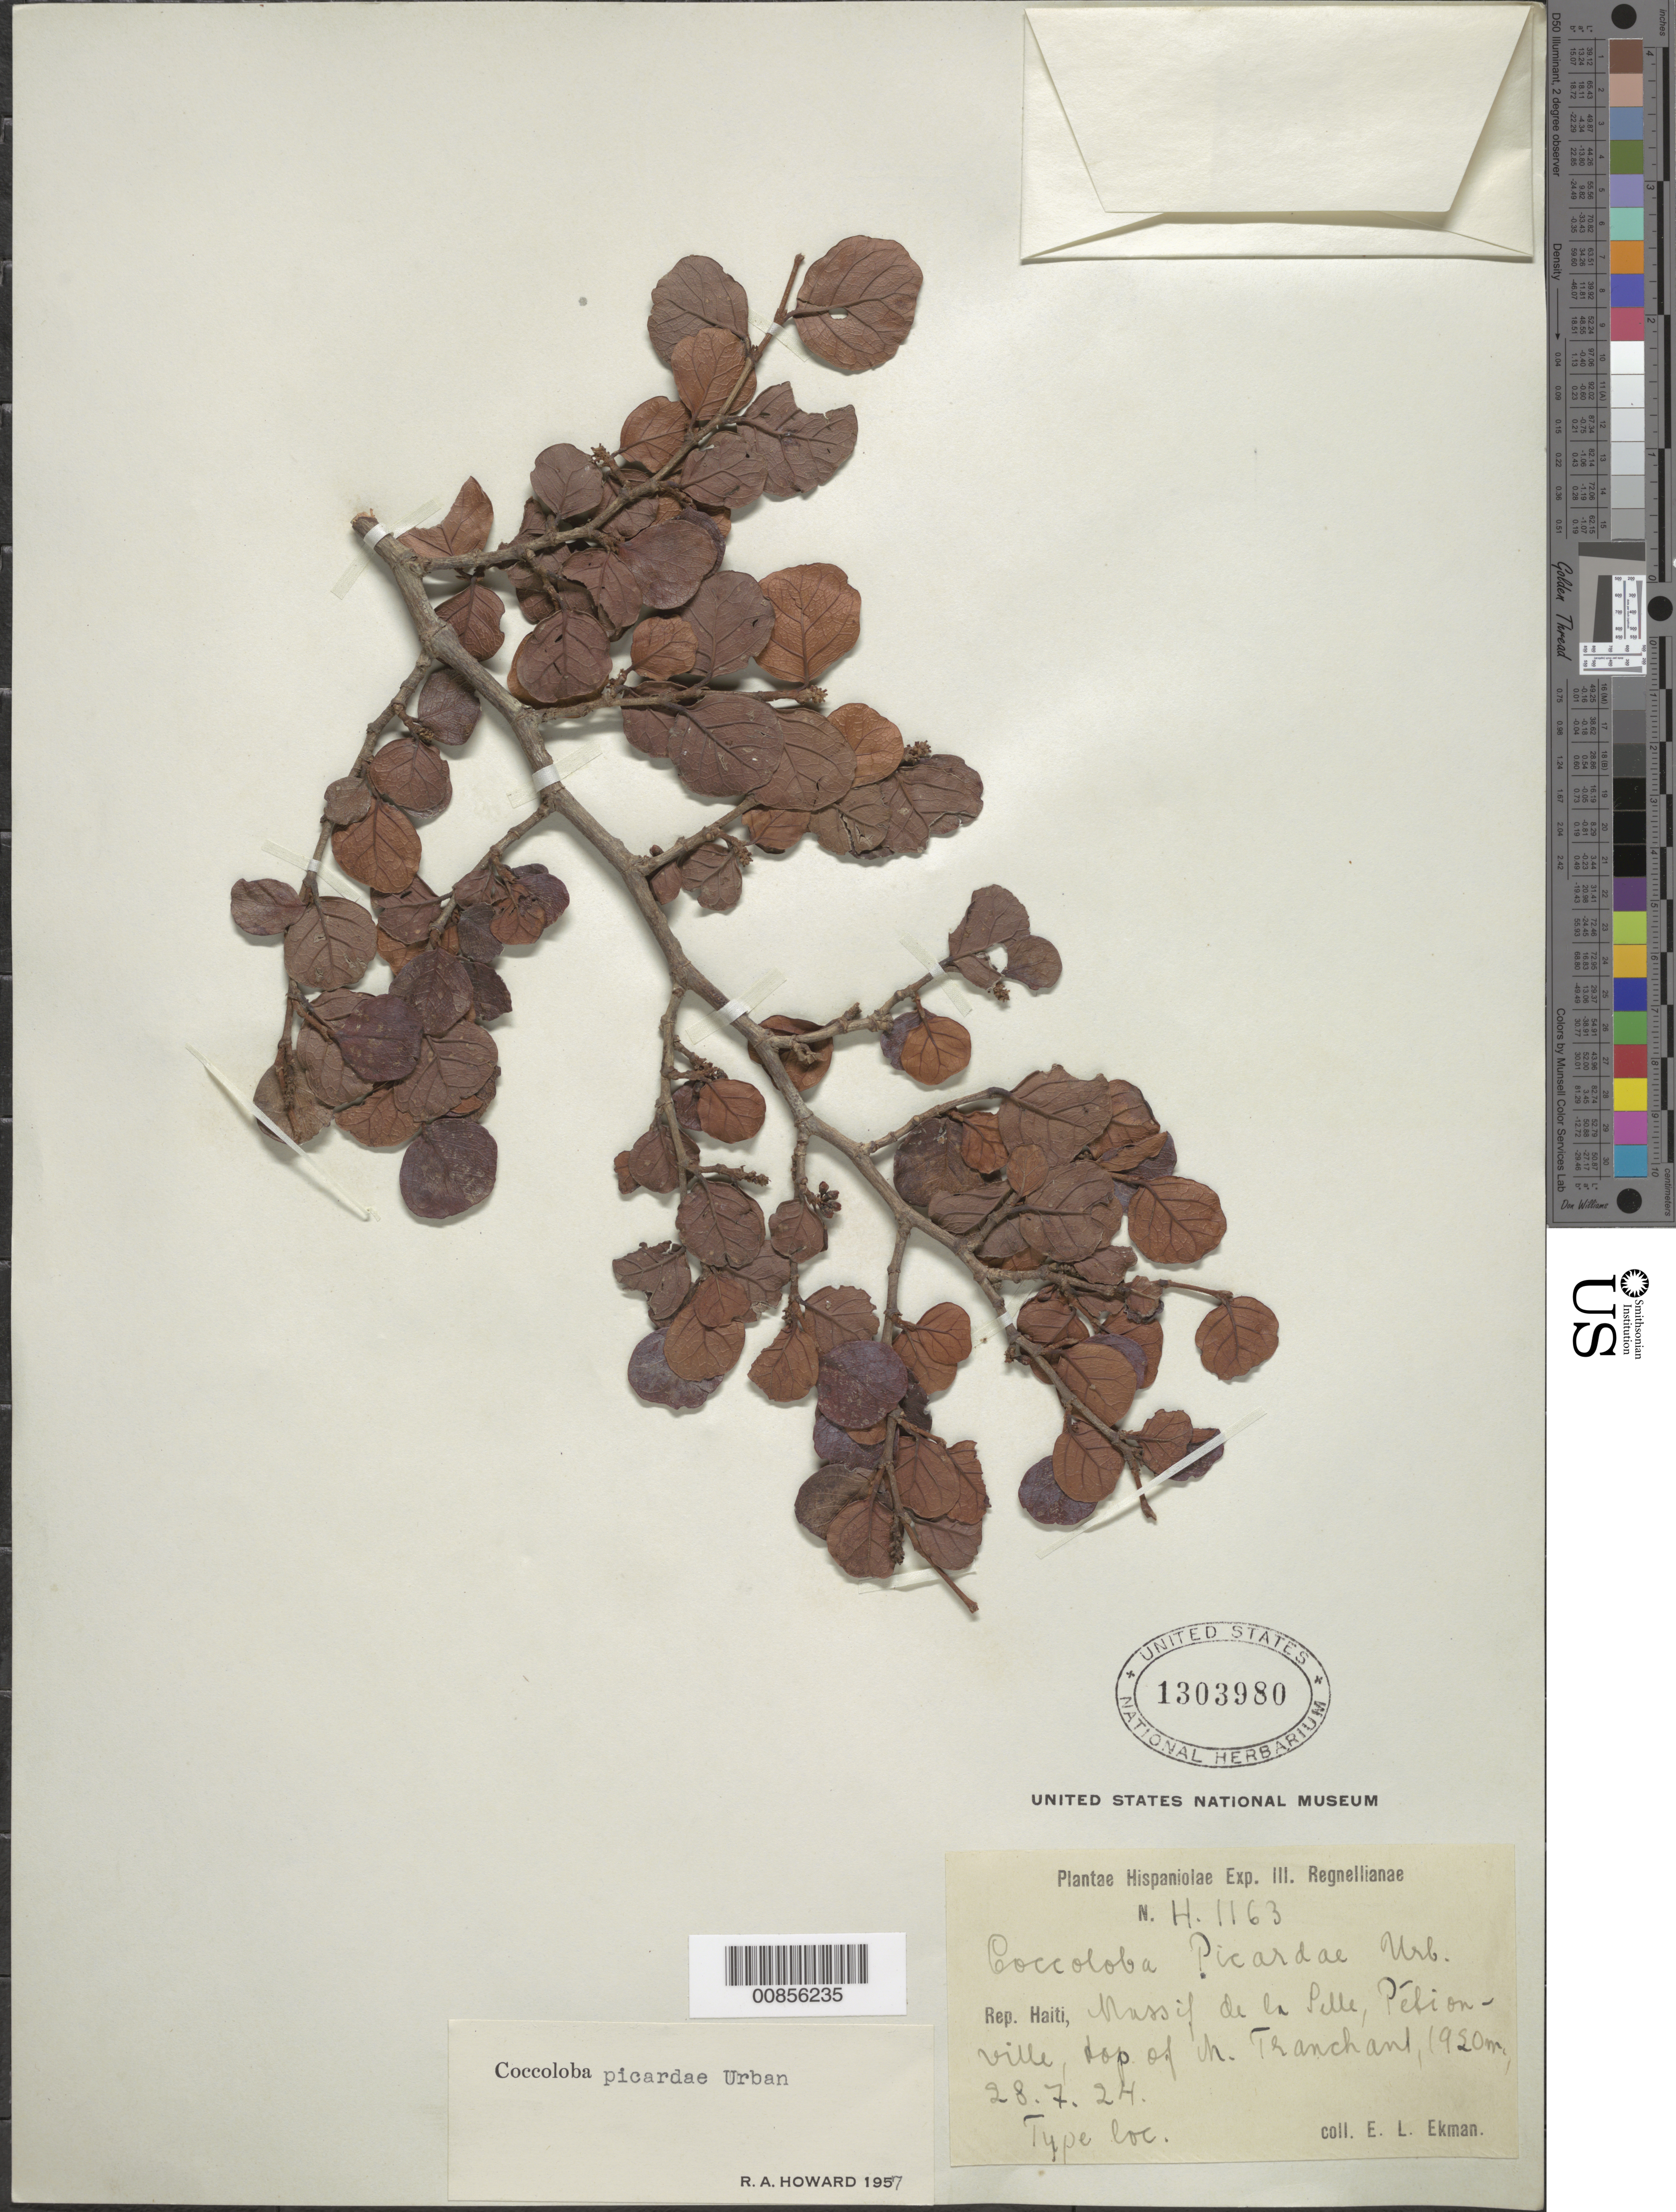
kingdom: Plantae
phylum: Tracheophyta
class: Magnoliopsida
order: Caryophyllales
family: Polygonaceae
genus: Coccoloba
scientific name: Coccoloba picardae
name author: Urb.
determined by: Howard, R. A.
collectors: E. L. Ekman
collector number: H 1163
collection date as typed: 28 Jul 1924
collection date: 1924-07-28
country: Haiti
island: Hispaniola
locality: Massif de la Selle, Pétionville, top of M. Tranchant.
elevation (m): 1920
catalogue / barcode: US 1303980